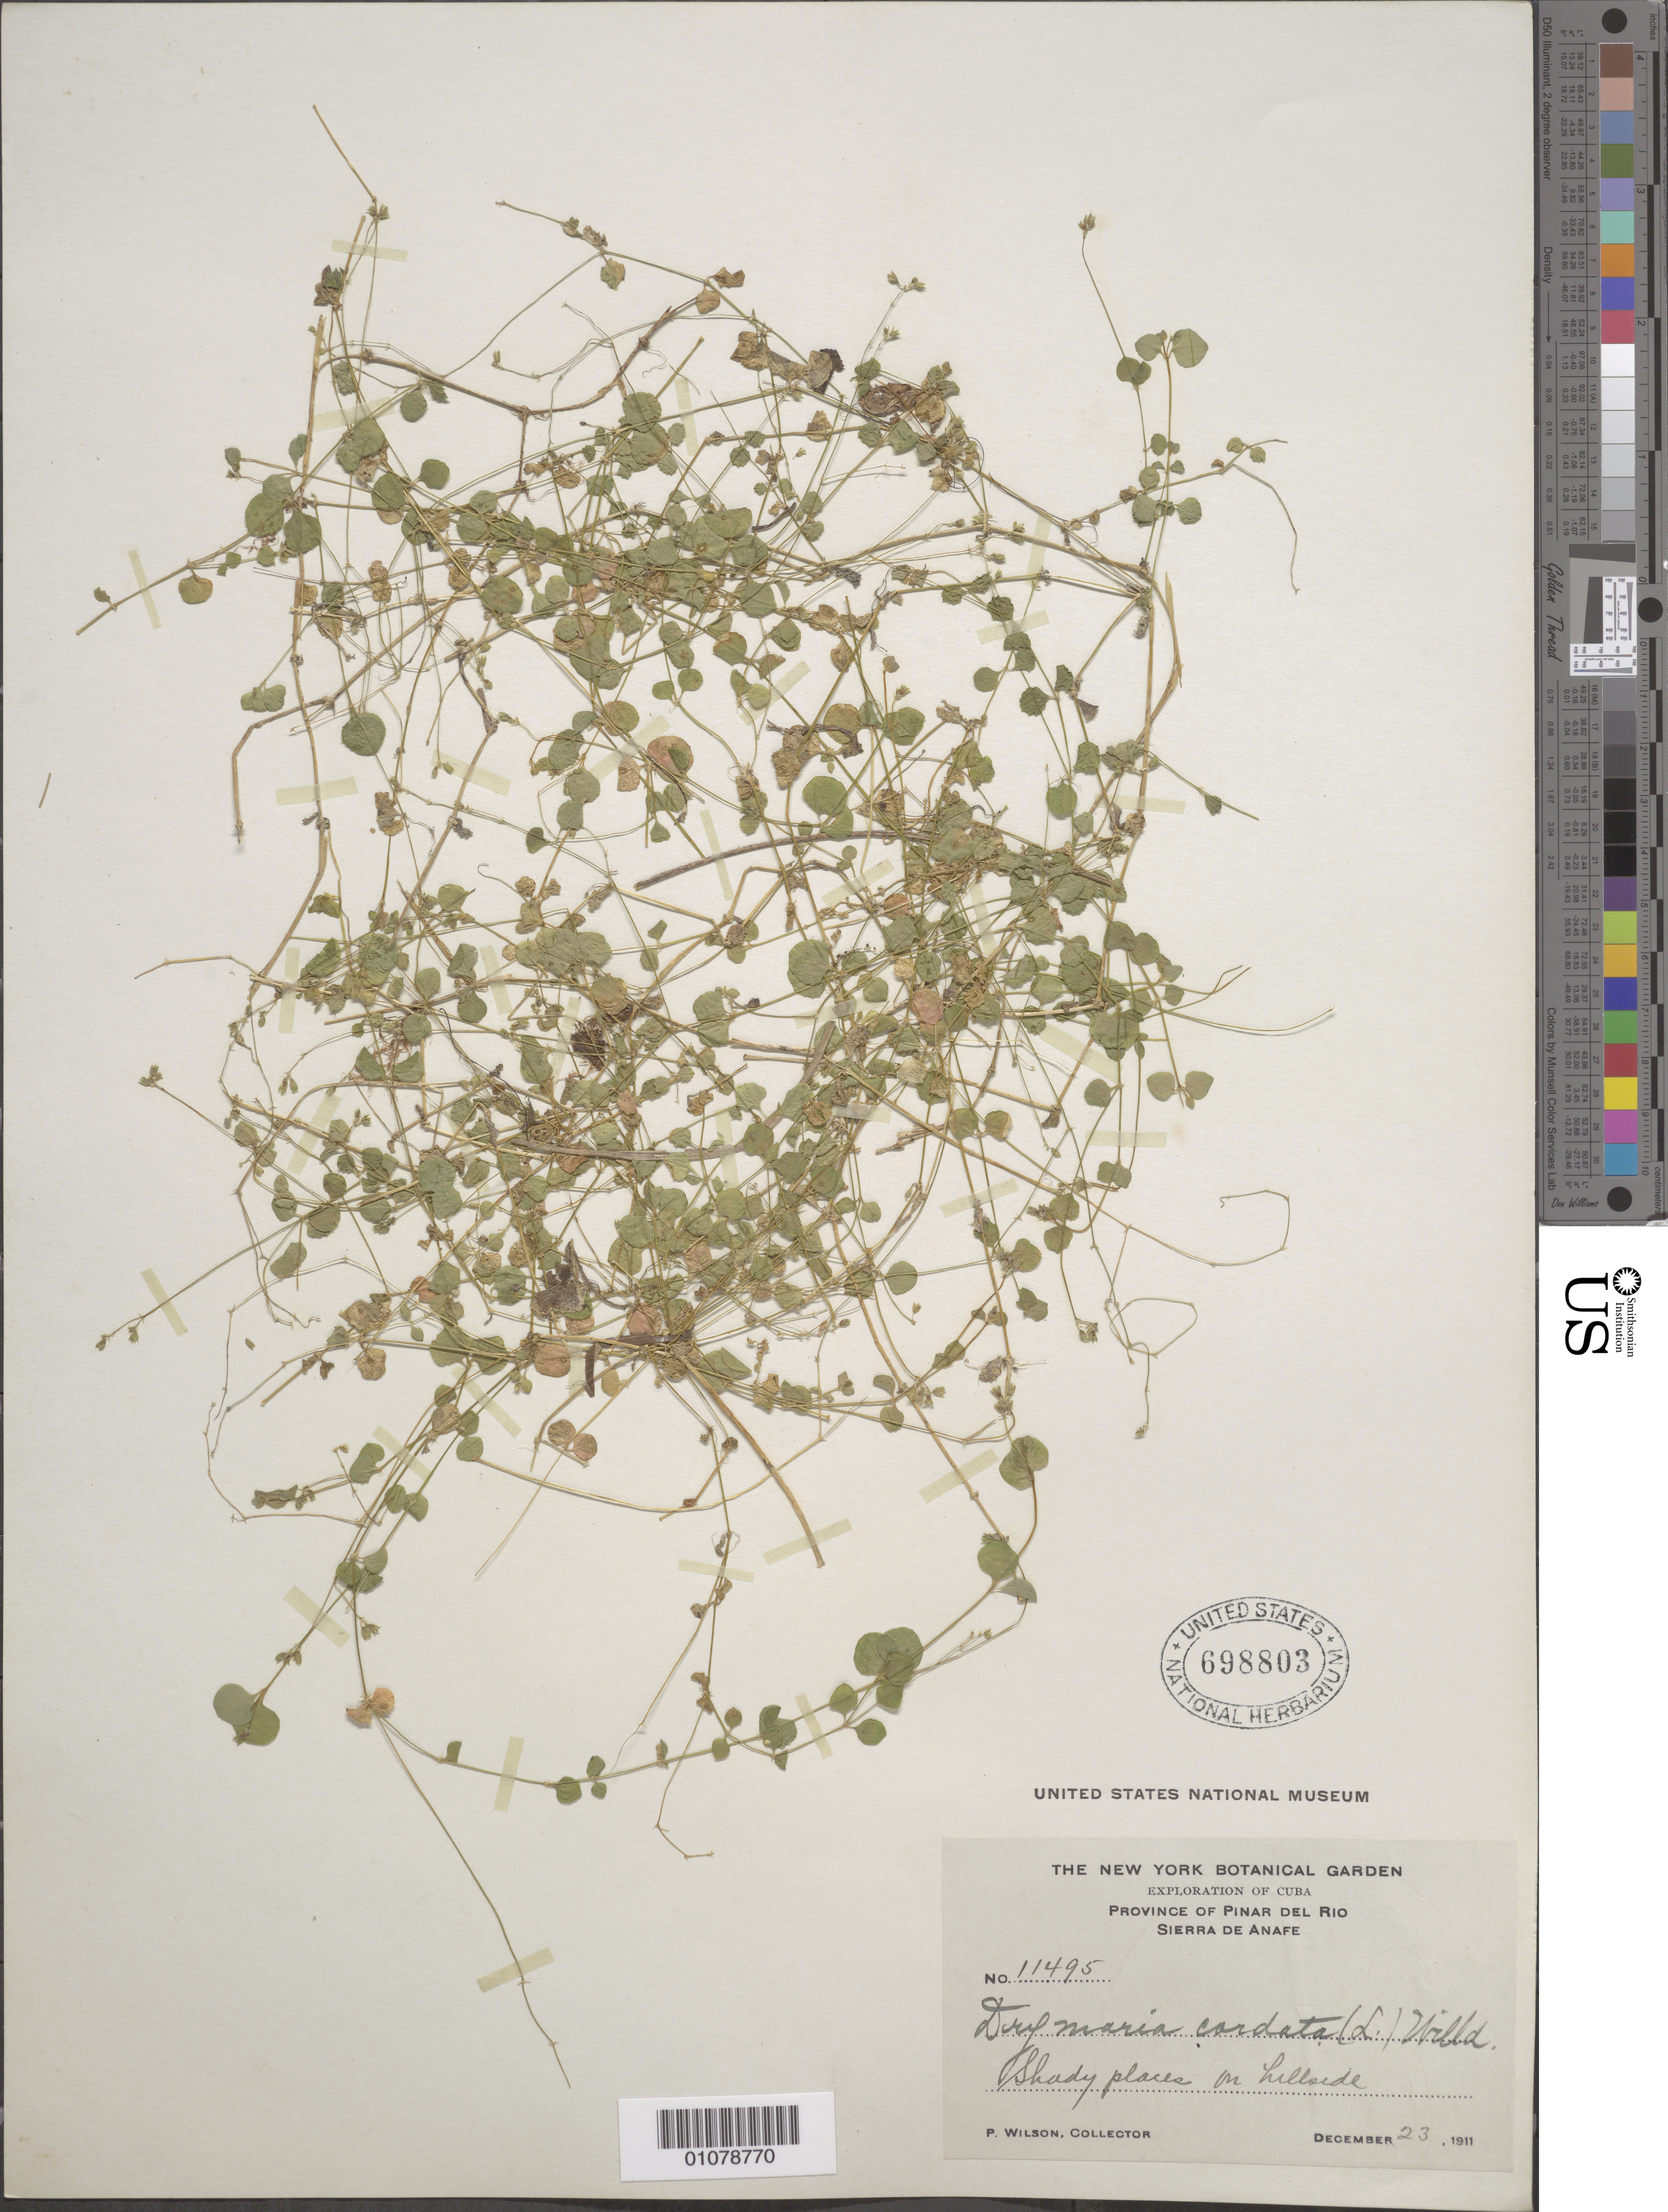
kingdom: Plantae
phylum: Tracheophyta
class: Magnoliopsida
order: Caryophyllales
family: Caryophyllaceae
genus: Drymaria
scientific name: Drymaria cordata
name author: (L.) Willd. ex Schult.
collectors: P. Wilson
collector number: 11495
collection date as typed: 23 Dec 1911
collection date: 1911-12-23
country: Cuba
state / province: Pinar del Rio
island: Cuba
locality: Pinar del Rio, sierra de Anafe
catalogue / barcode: US 698803